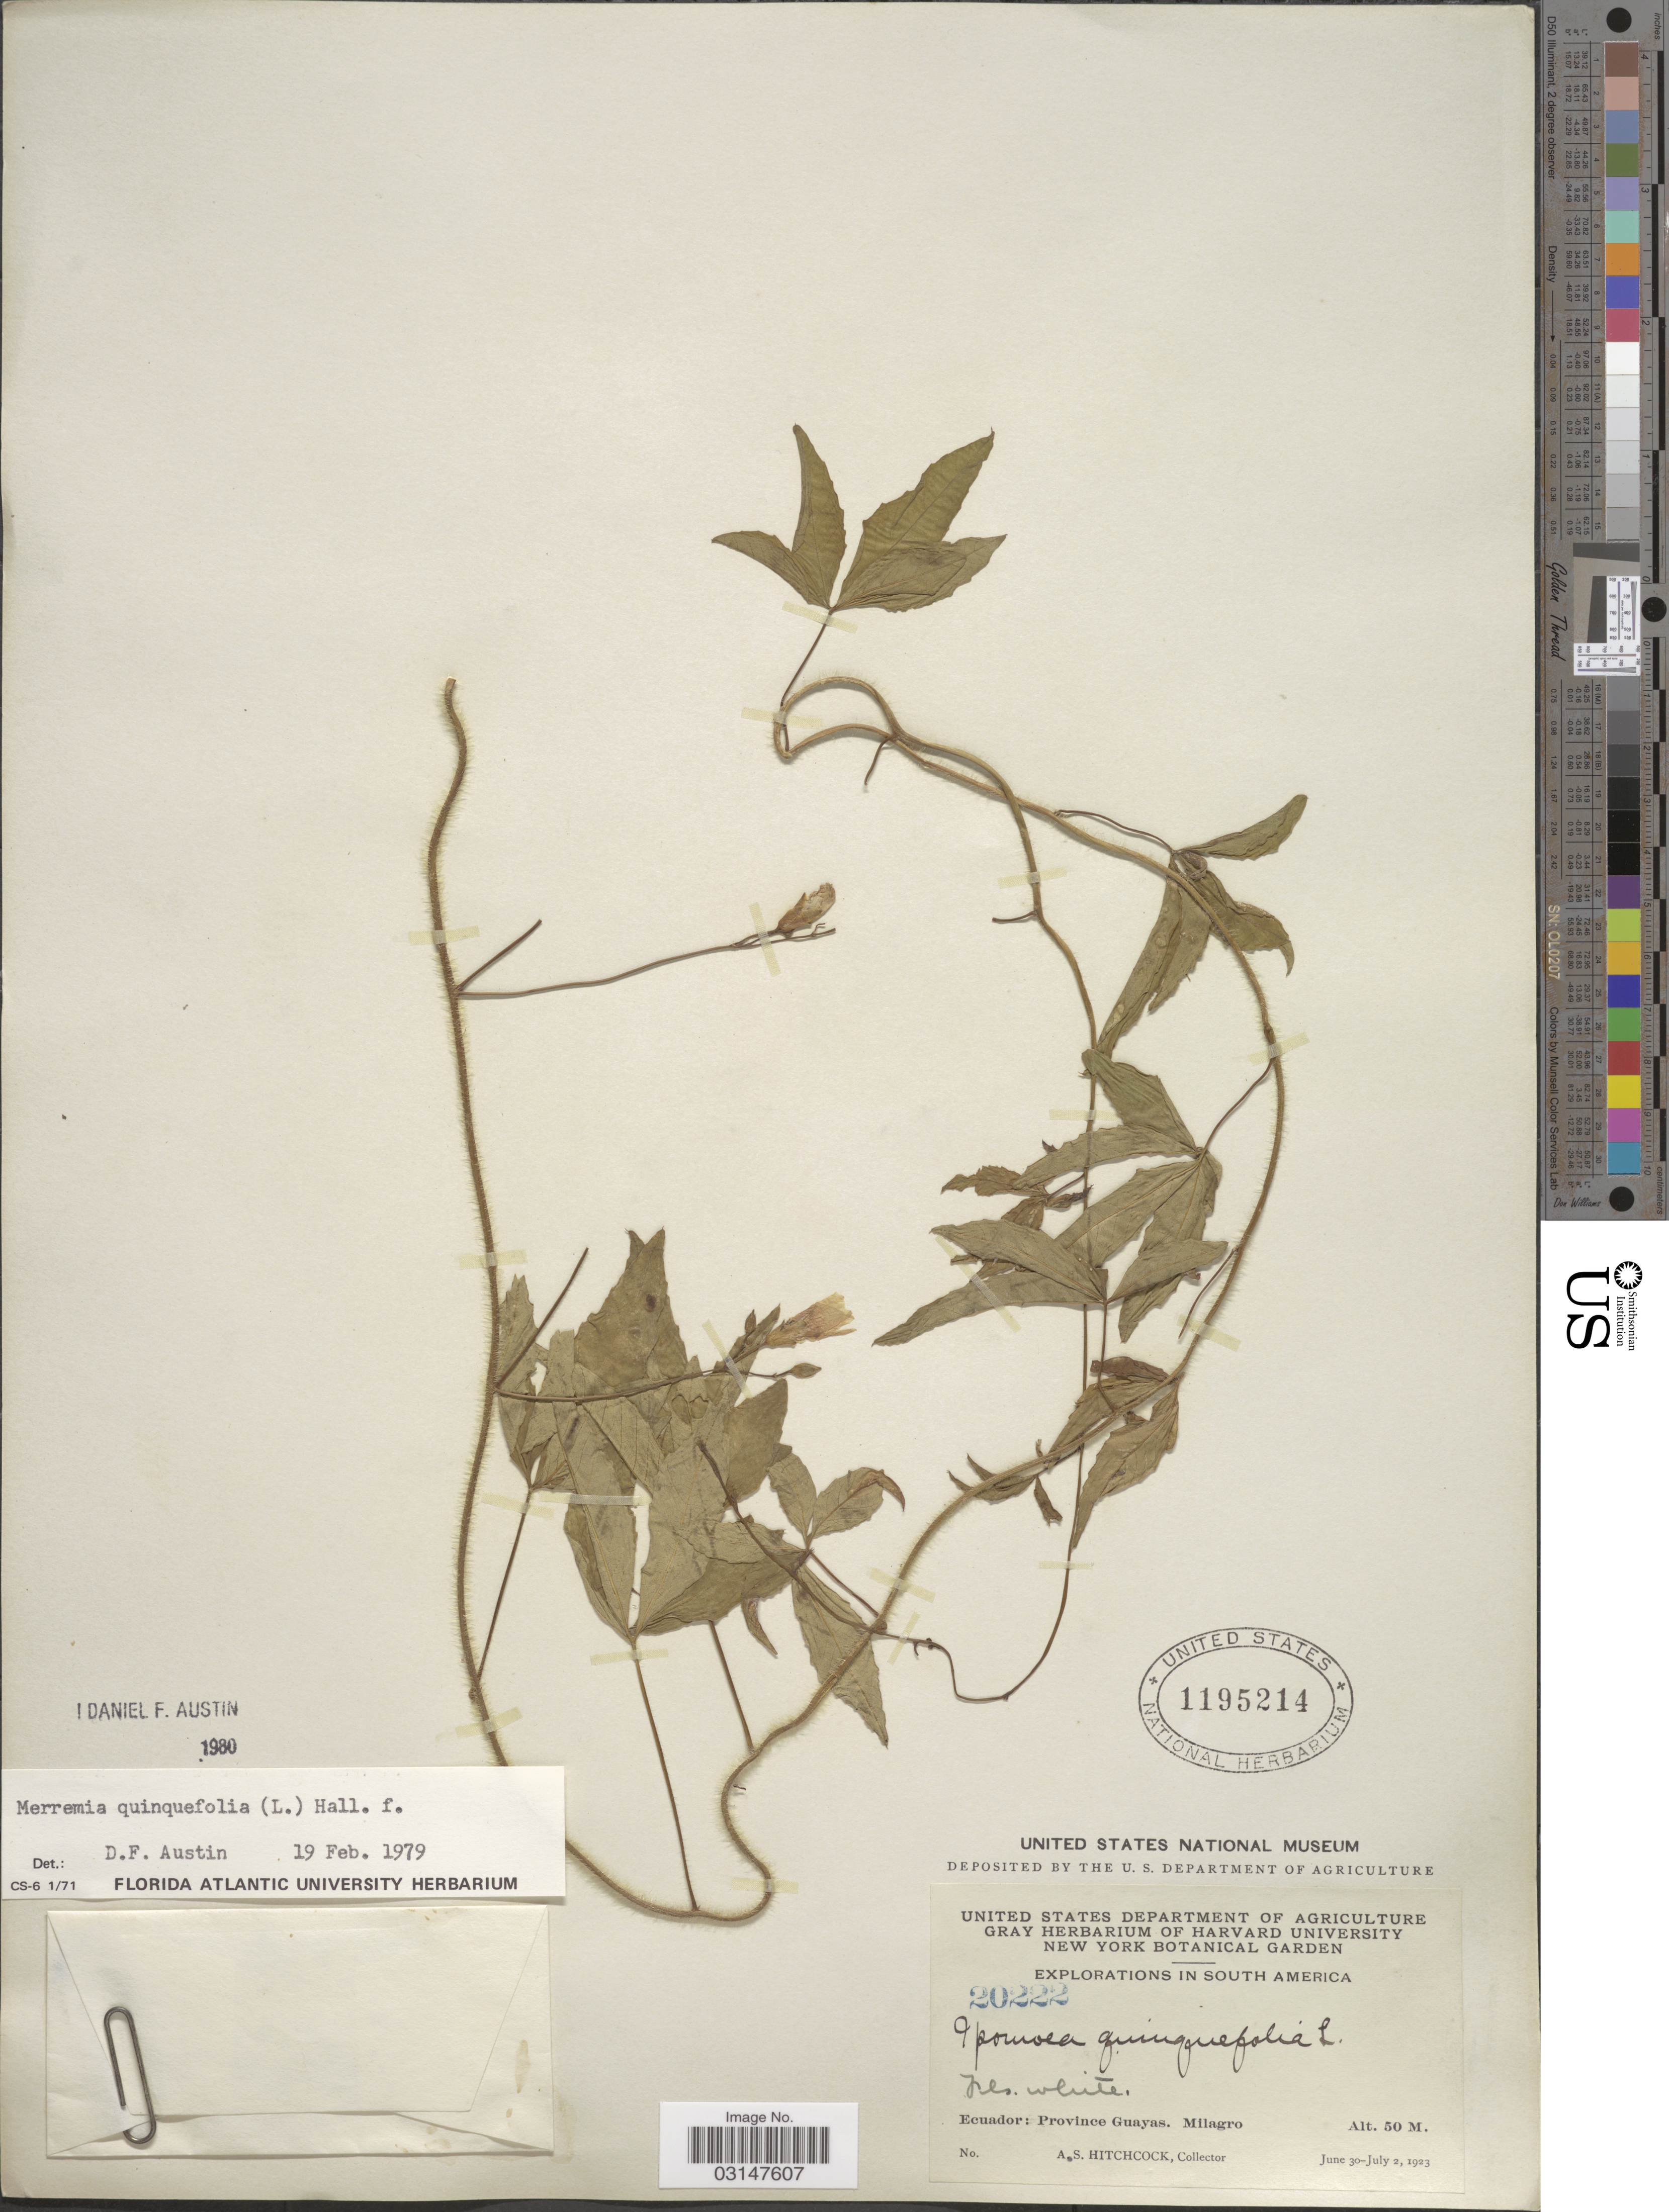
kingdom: Plantae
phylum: Tracheophyta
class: Magnoliopsida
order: Solanales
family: Convolvulaceae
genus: Distimake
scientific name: Distimake quinquefolius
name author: (L.) A. R. Simões & Staples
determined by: Strong, Mark T., (BOT), Smithsonian Institution - National Museum of Natural History (UNITED STATES)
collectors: A. S. Hitchcock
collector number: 20222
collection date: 1923-06-30/1923-07-02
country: Ecuador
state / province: Guayas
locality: Milagro.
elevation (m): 50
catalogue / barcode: US 1195214